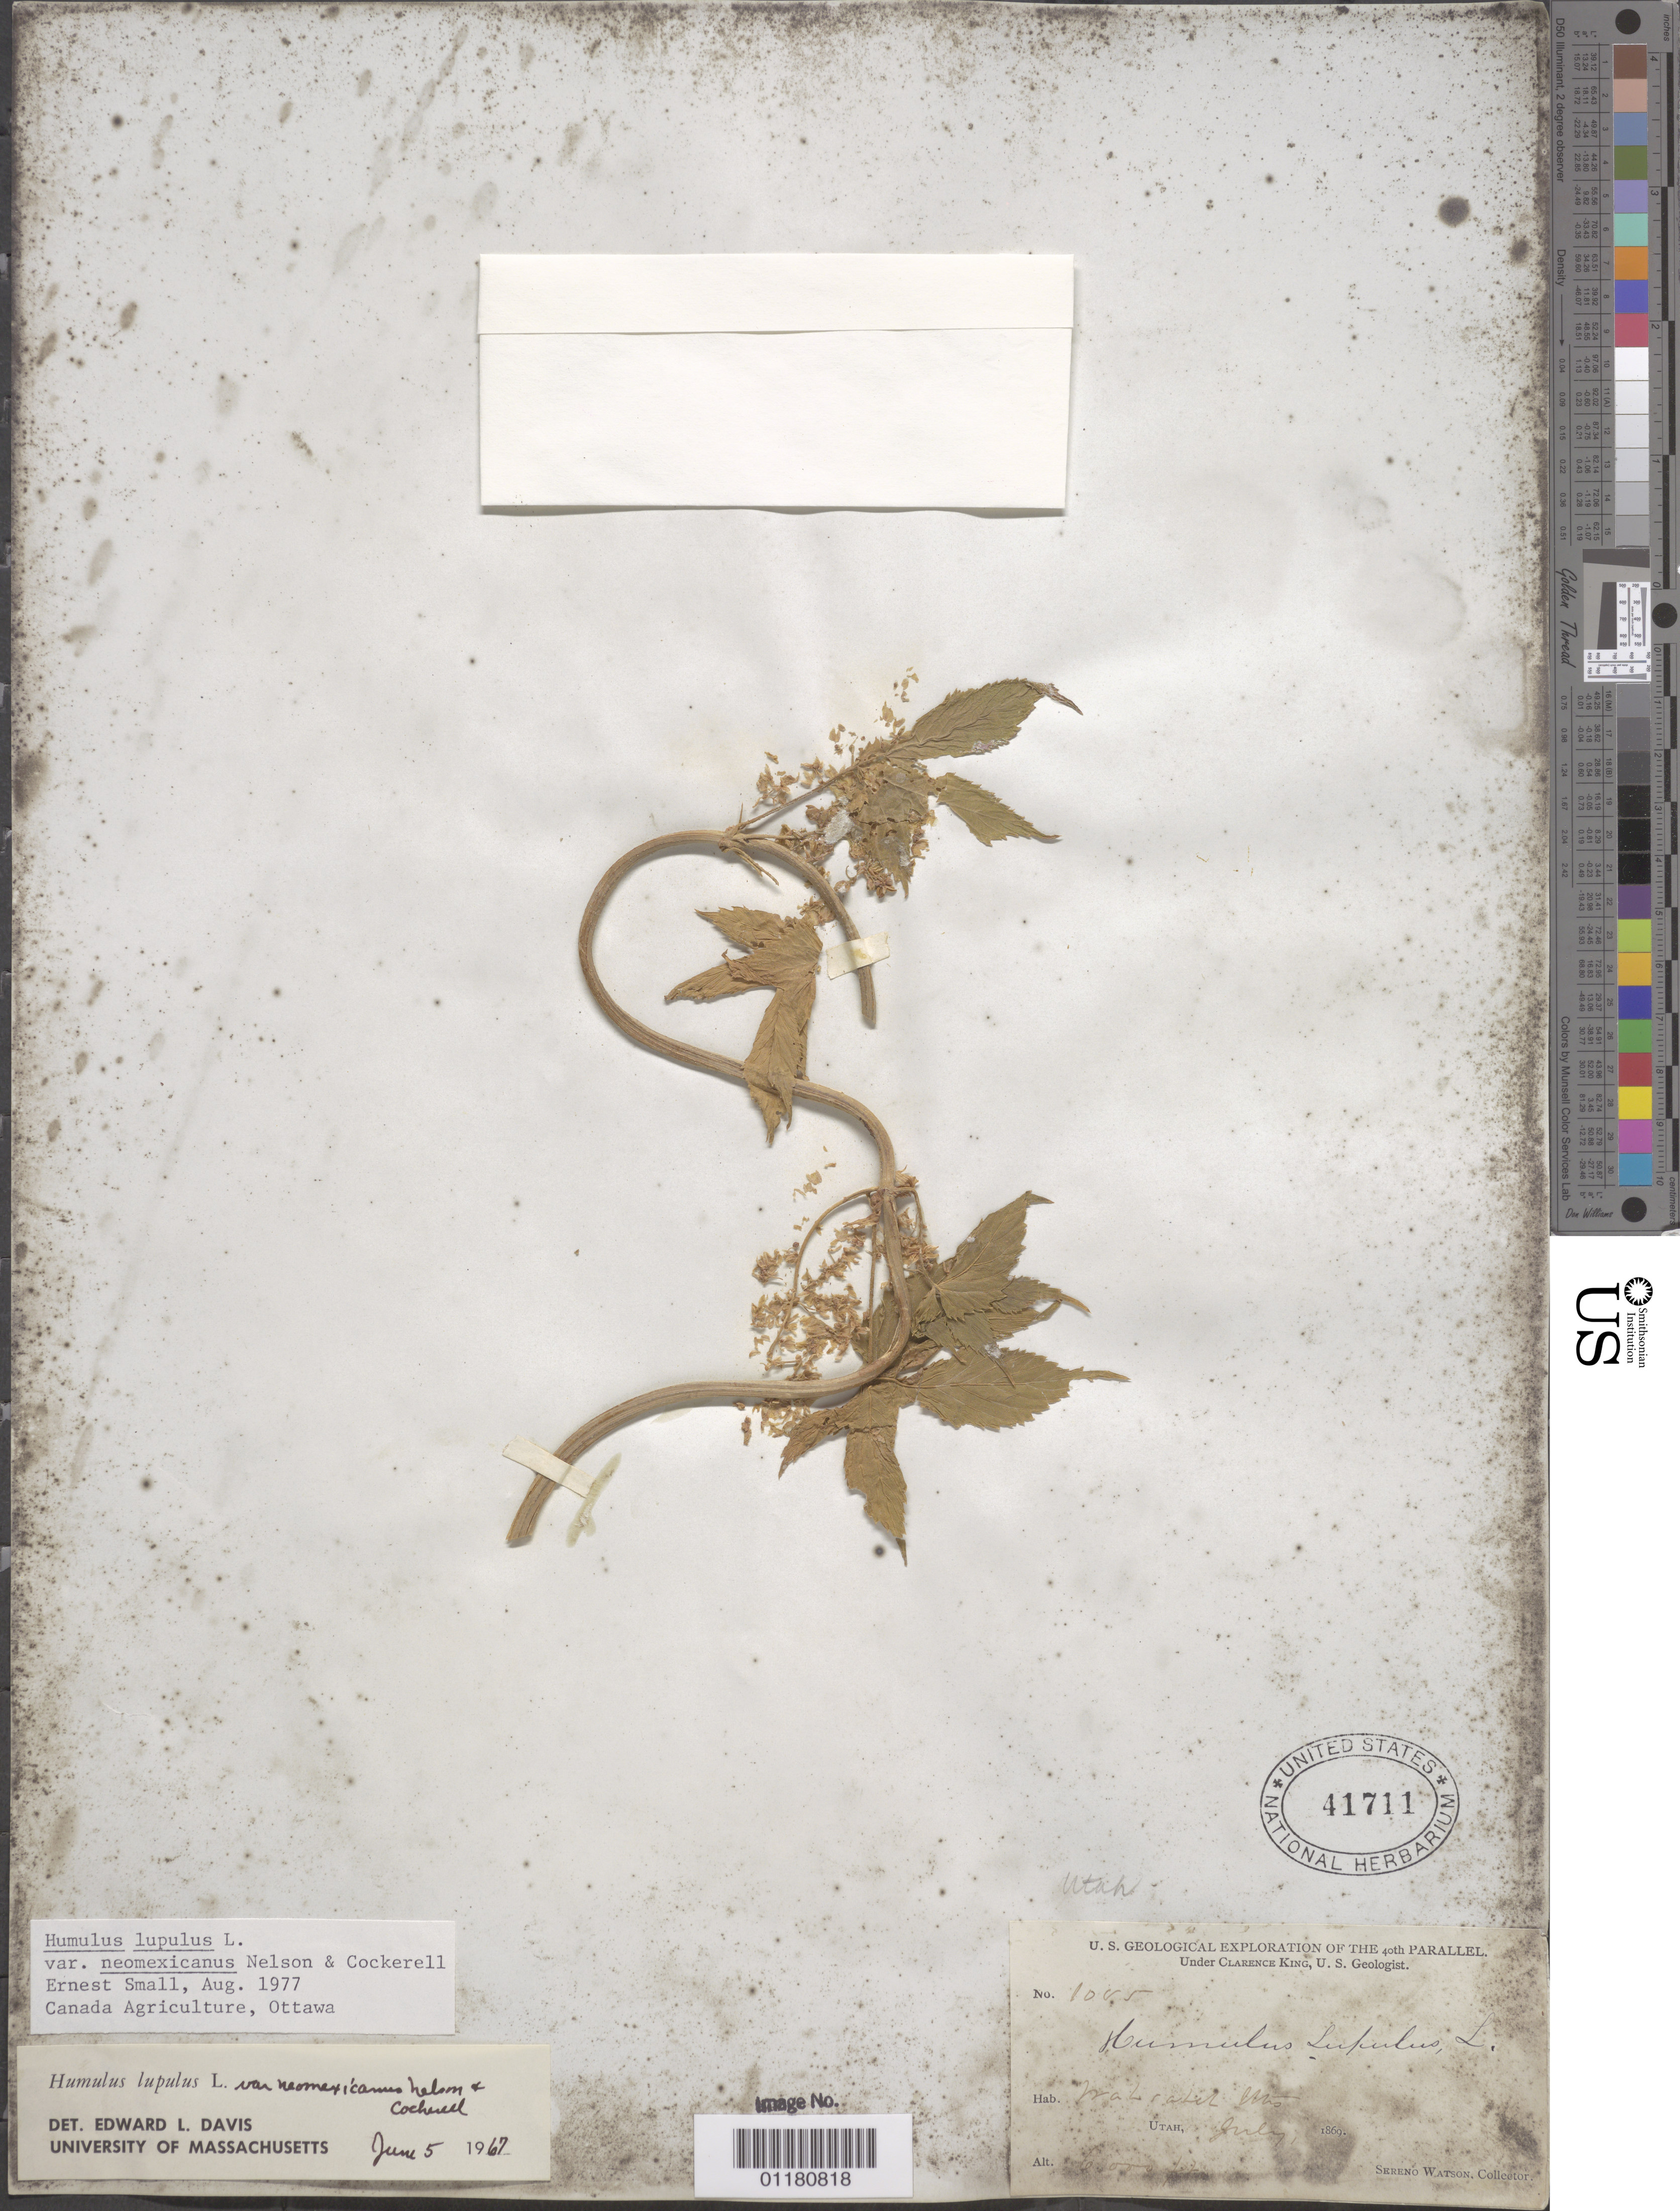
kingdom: Plantae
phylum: Tracheophyta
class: Magnoliopsida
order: Rosales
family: Cannabaceae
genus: Humulus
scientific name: Humulus neomexicanus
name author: (A. Nelson & Cockerell) Rydb.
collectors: S. Watson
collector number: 1085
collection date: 1869-07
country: United States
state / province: Utah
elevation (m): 1829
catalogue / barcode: US 41711